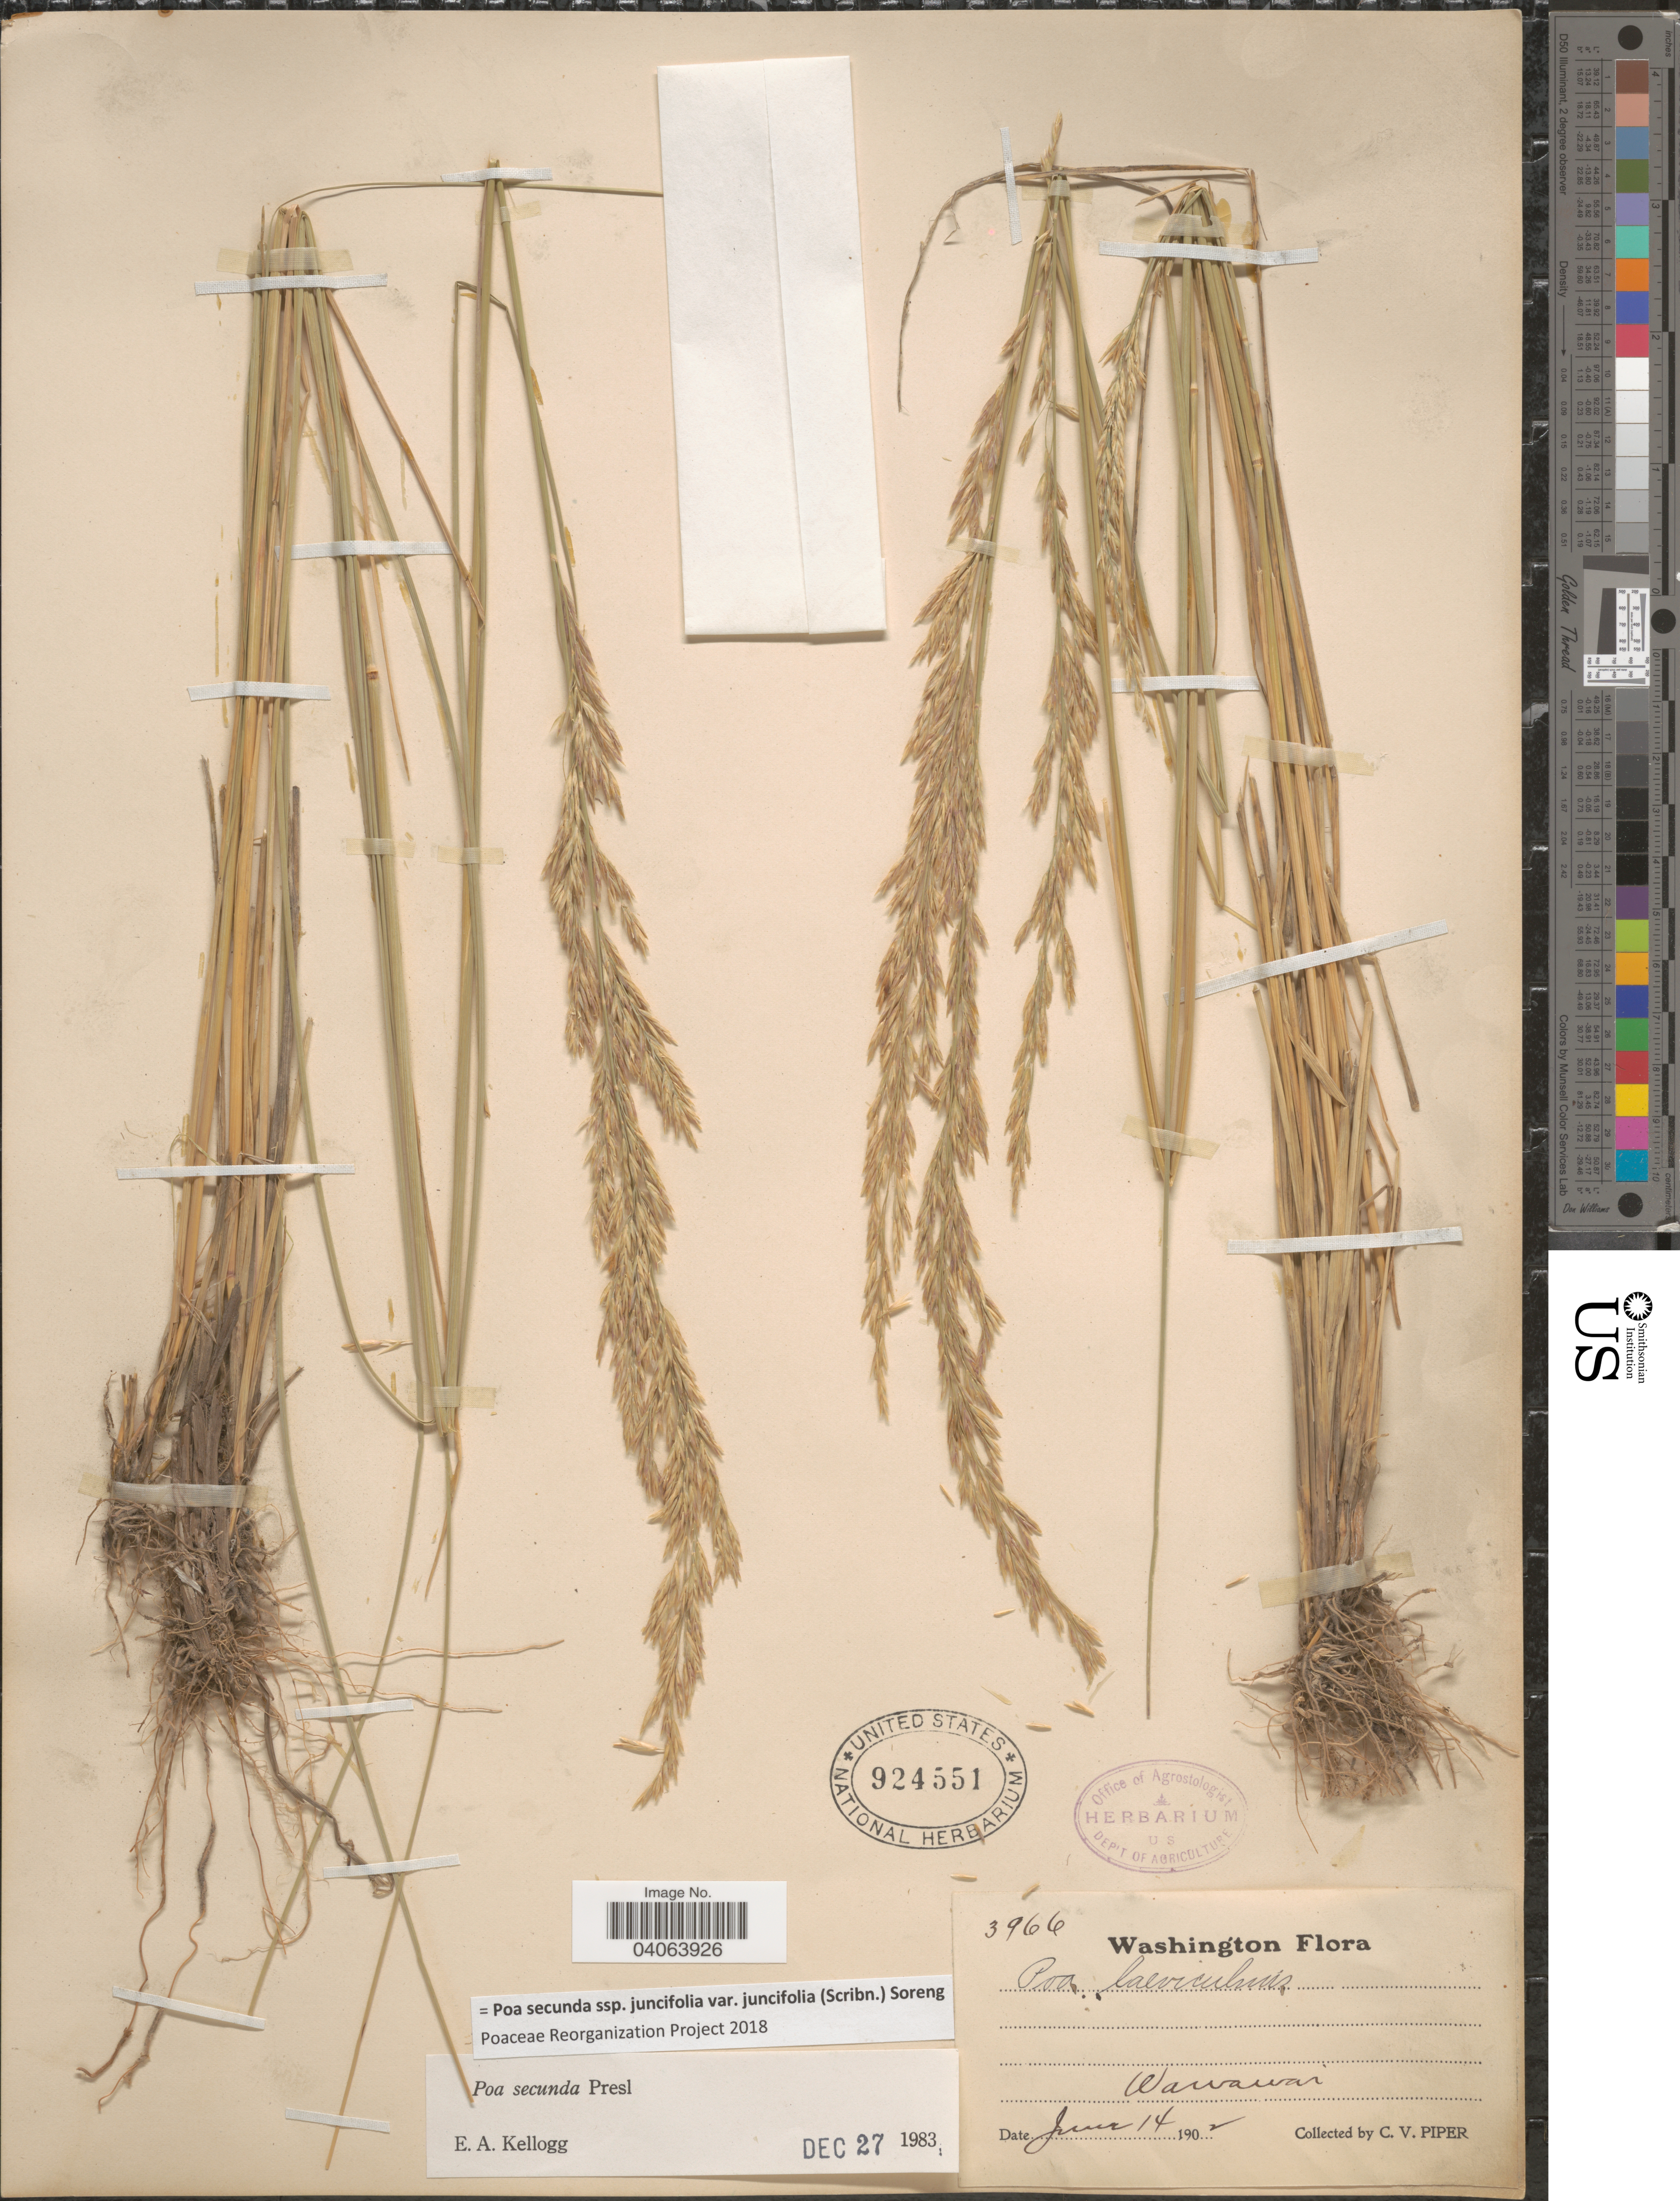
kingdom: Plantae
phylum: Tracheophyta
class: Liliopsida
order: Poales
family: Poaceae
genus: Poa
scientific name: Poa secunda subsp. juncifolia var. juncifolia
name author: (Scribn.) Soreng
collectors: C. V. Piper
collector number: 3966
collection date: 1902-06-14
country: United States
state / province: Washington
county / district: Whitman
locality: Wawawai.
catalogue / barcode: US 924551